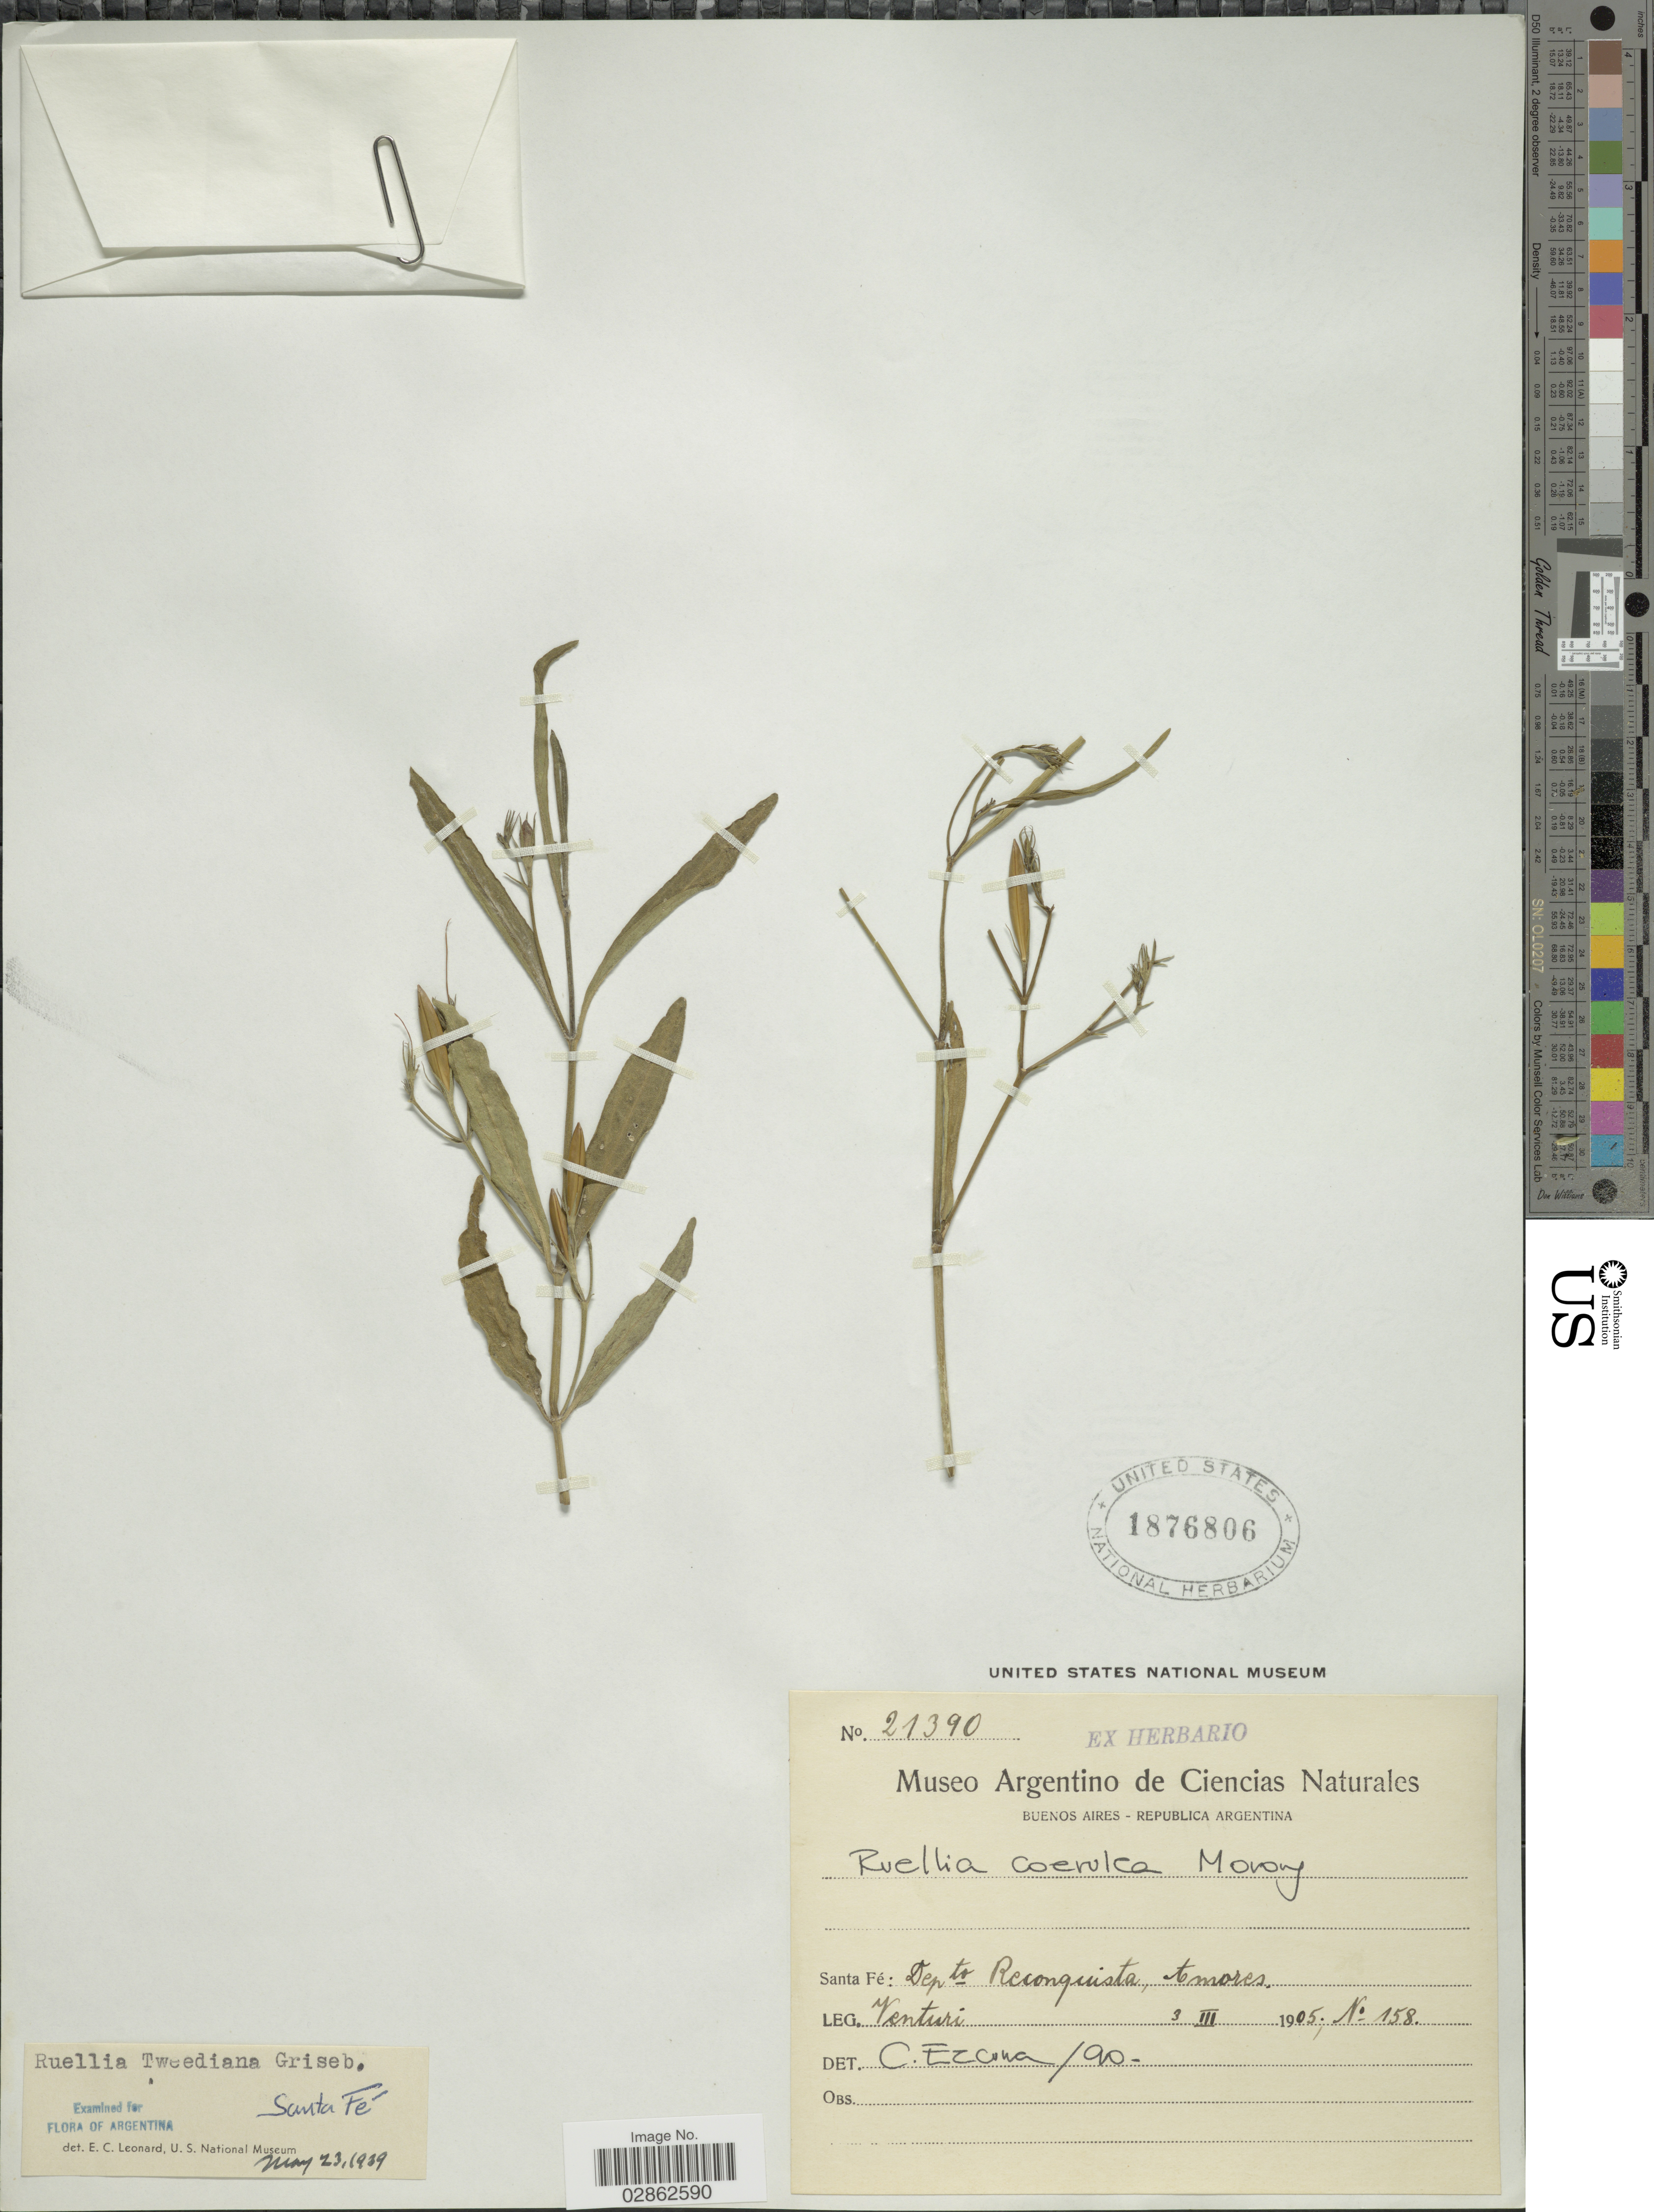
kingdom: Plantae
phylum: Tracheophyta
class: Magnoliopsida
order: Lamiales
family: Acanthaceae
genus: Ruellia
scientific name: Ruellia coerulea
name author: Morong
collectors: Venturi, --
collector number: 158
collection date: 1905-03-03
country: Argentina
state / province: Santa Fe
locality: Depto Reconquista, Amores.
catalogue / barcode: US 1876806